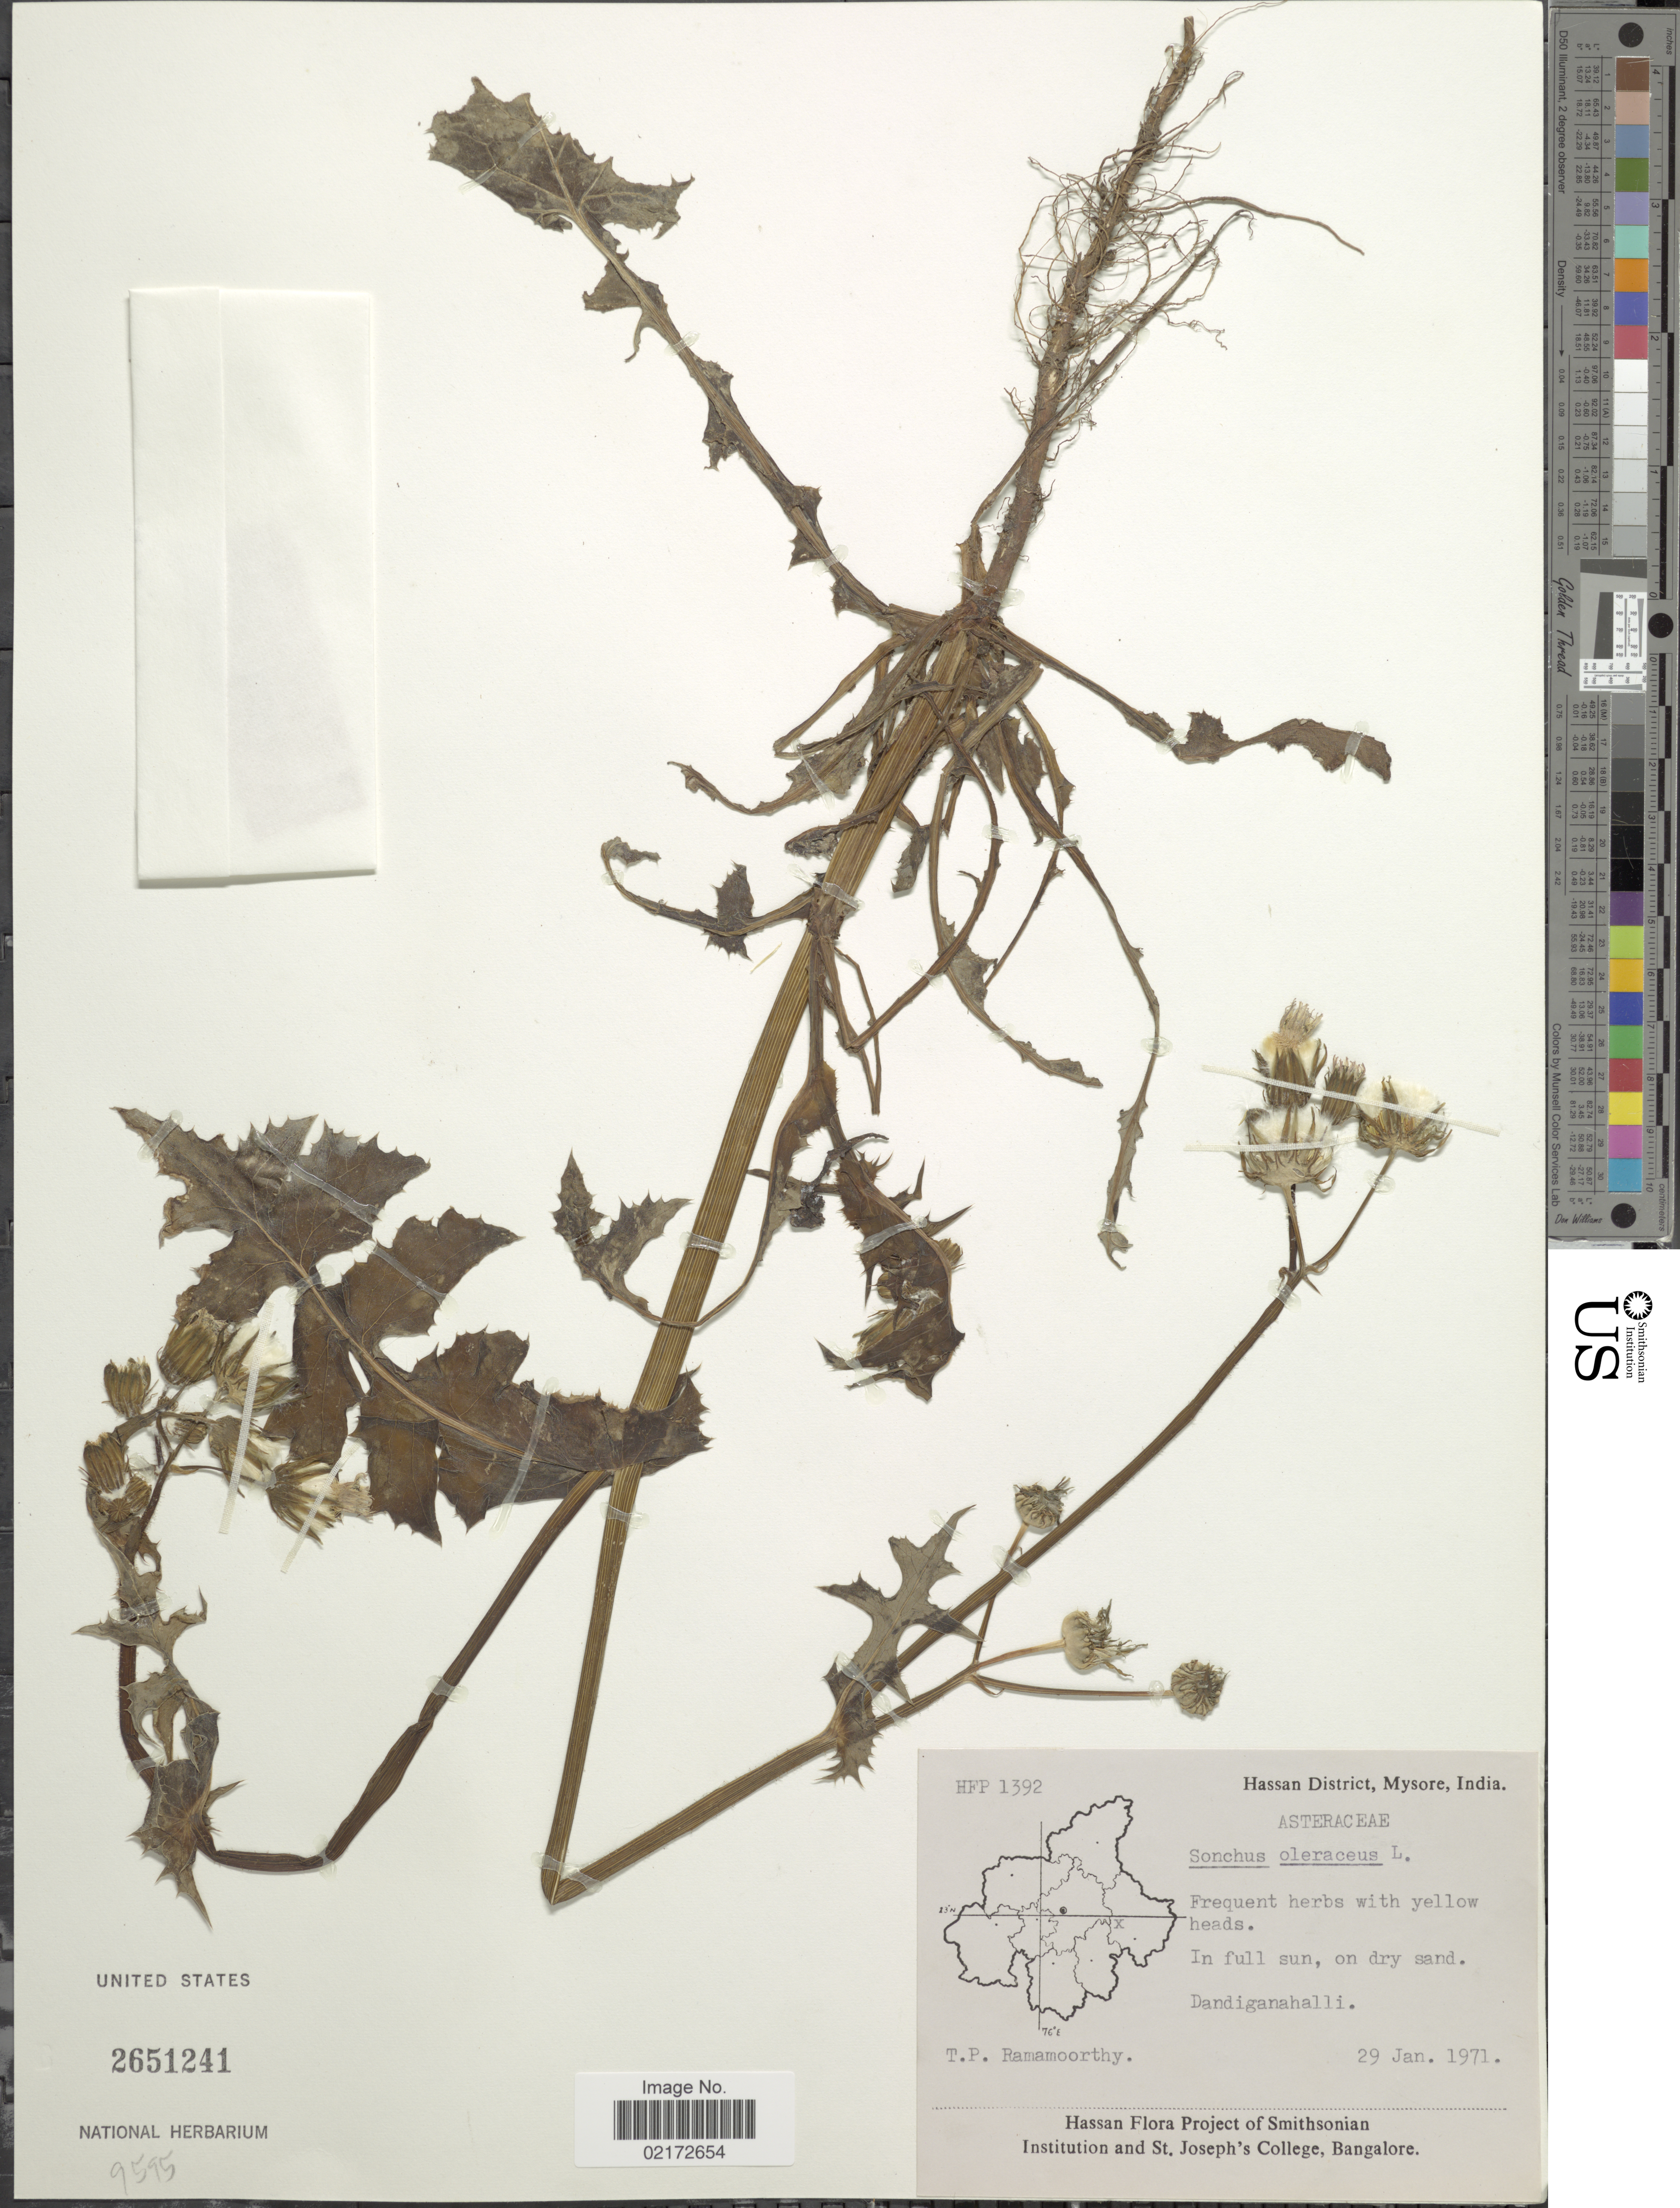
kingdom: Plantae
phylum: Tracheophyta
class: Magnoliopsida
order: Asterales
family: Asteraceae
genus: Sonchus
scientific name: Sonchus oleraceus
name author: L.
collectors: T. P. Ramamoorthy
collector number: HFP 1392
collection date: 1971-01-29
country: India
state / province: Karnataka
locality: Hassan District, Mysore, India. Dandiganahalli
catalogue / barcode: US 2651241